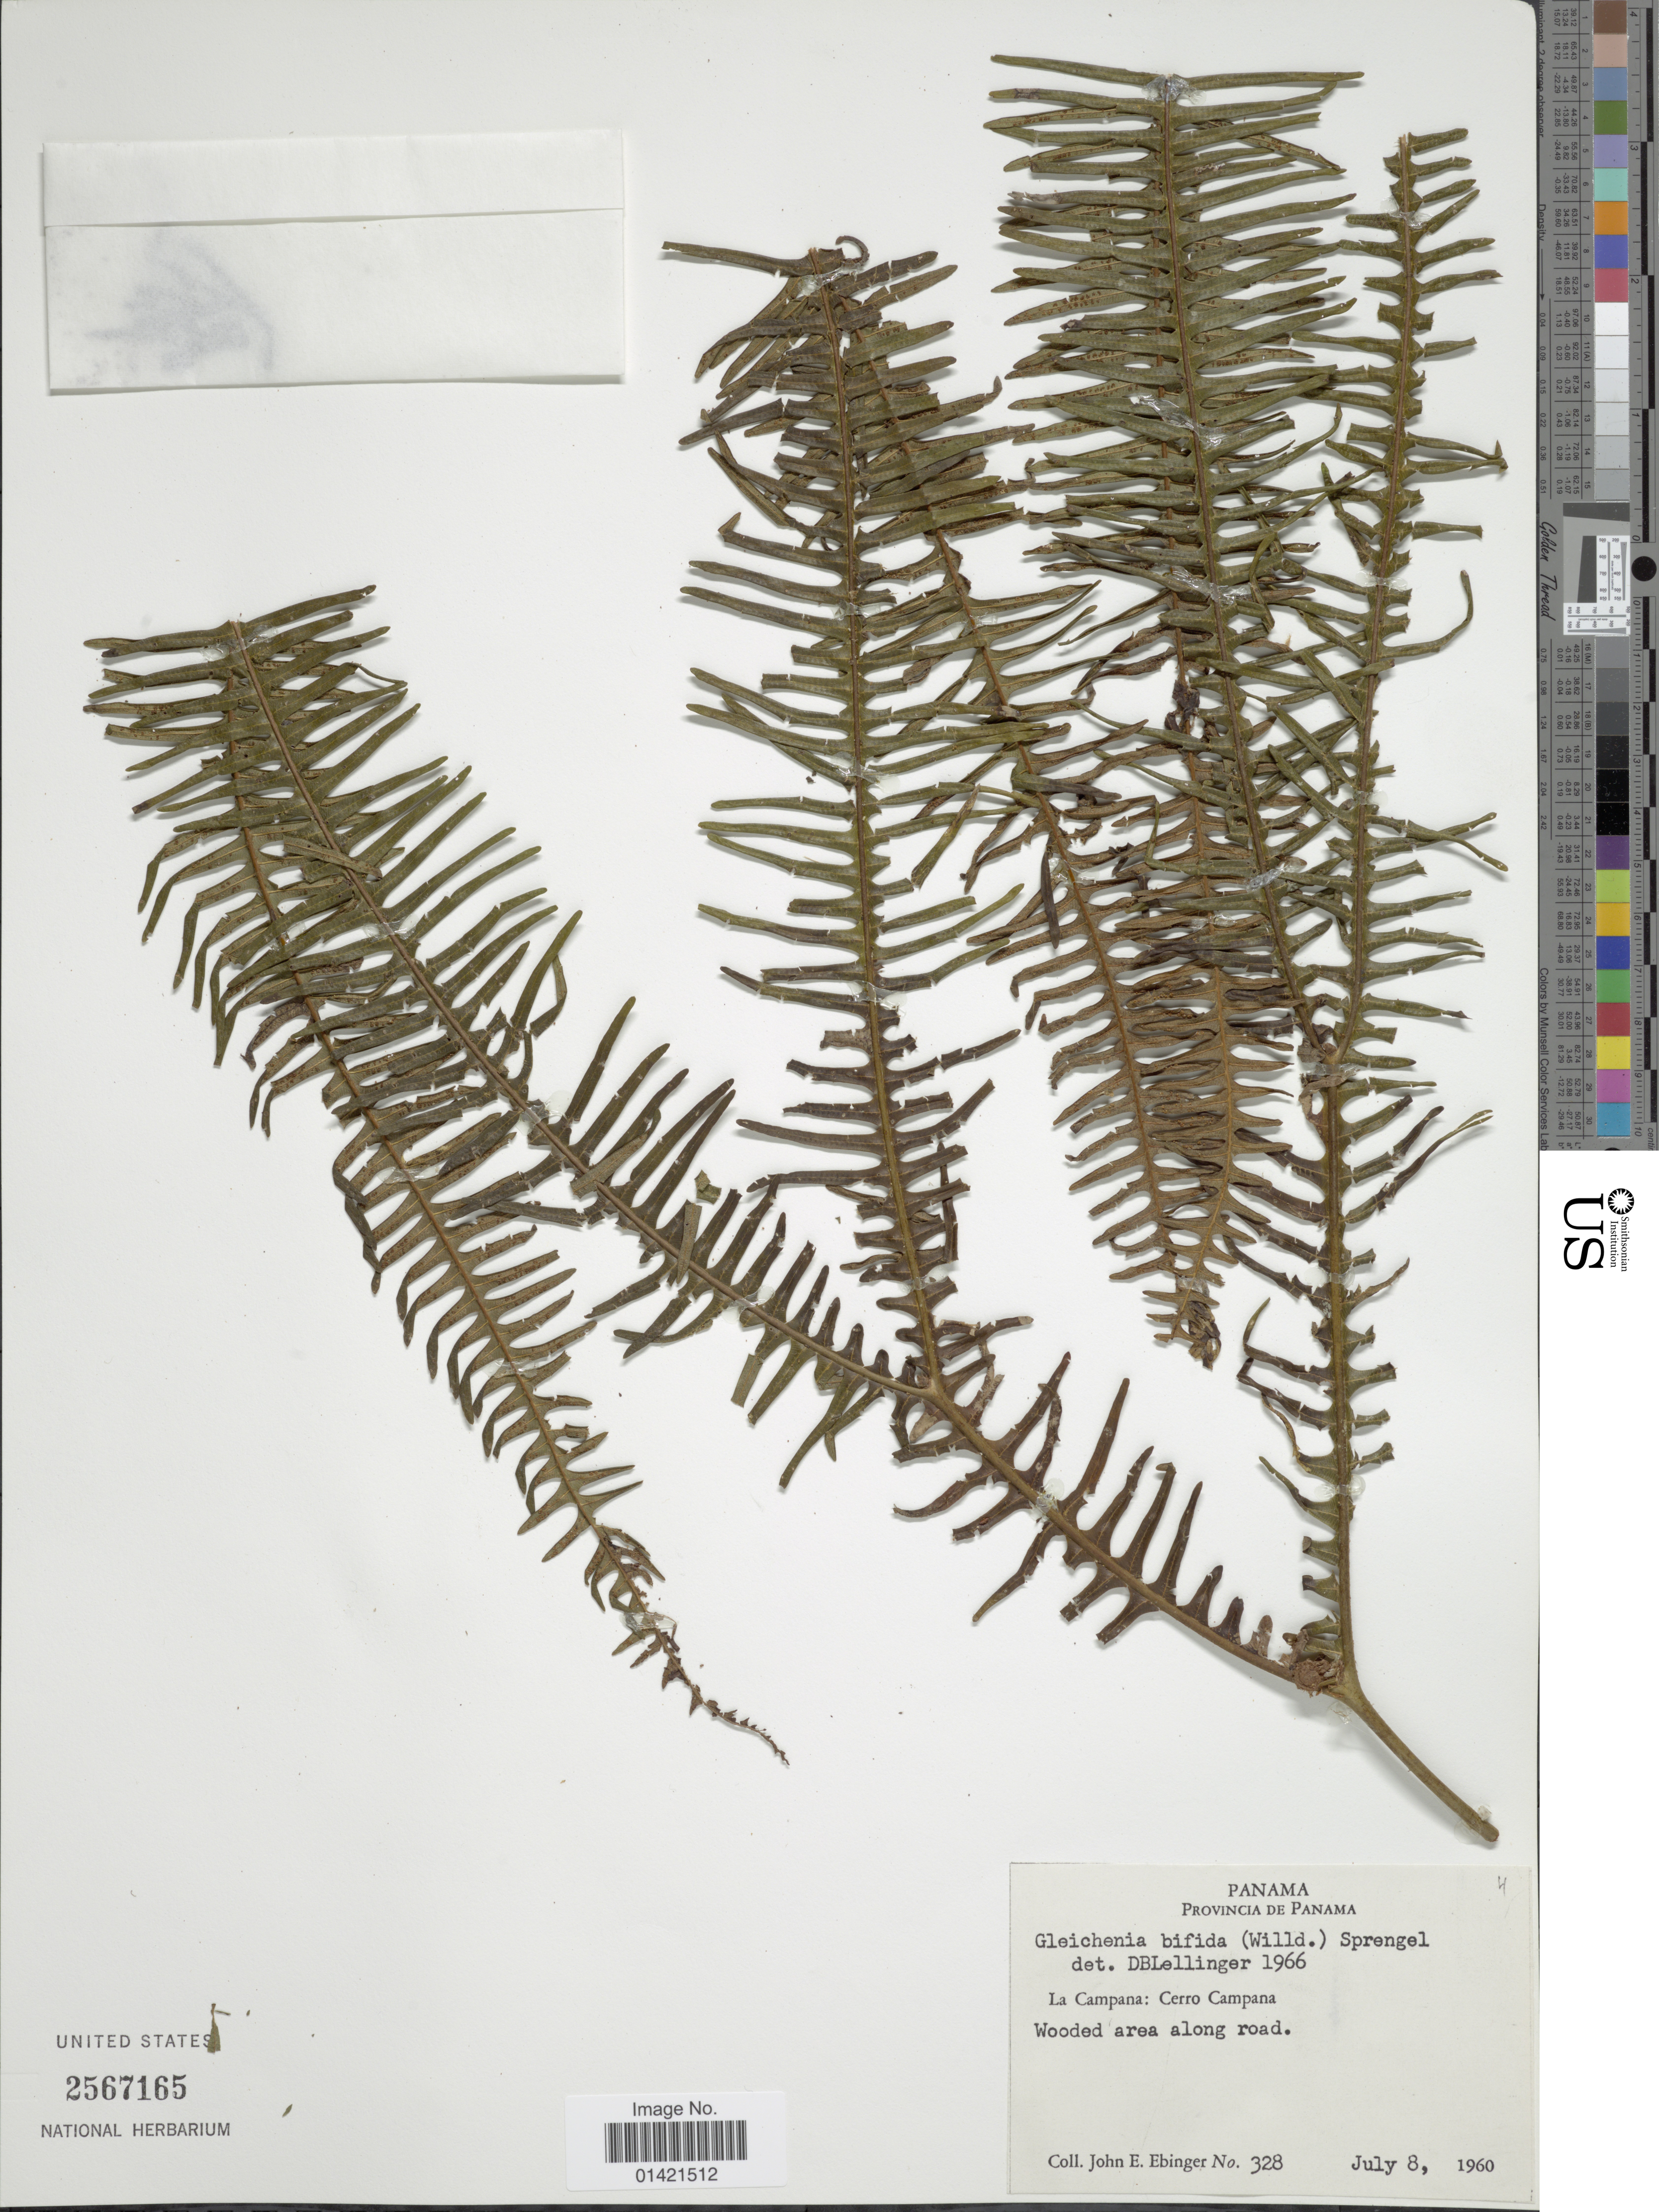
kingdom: Plantae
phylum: Tracheophyta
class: Polypodiopsida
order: Gleicheniales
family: Gleicheniaceae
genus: Sticherus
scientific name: Sticherus bifidus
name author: (Willd.) Ching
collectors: J. Ebinger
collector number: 328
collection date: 1960-07-08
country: Panama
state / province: Panamá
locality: La Campana: Cerro Campana. Wooded area along road.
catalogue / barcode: US 2567165